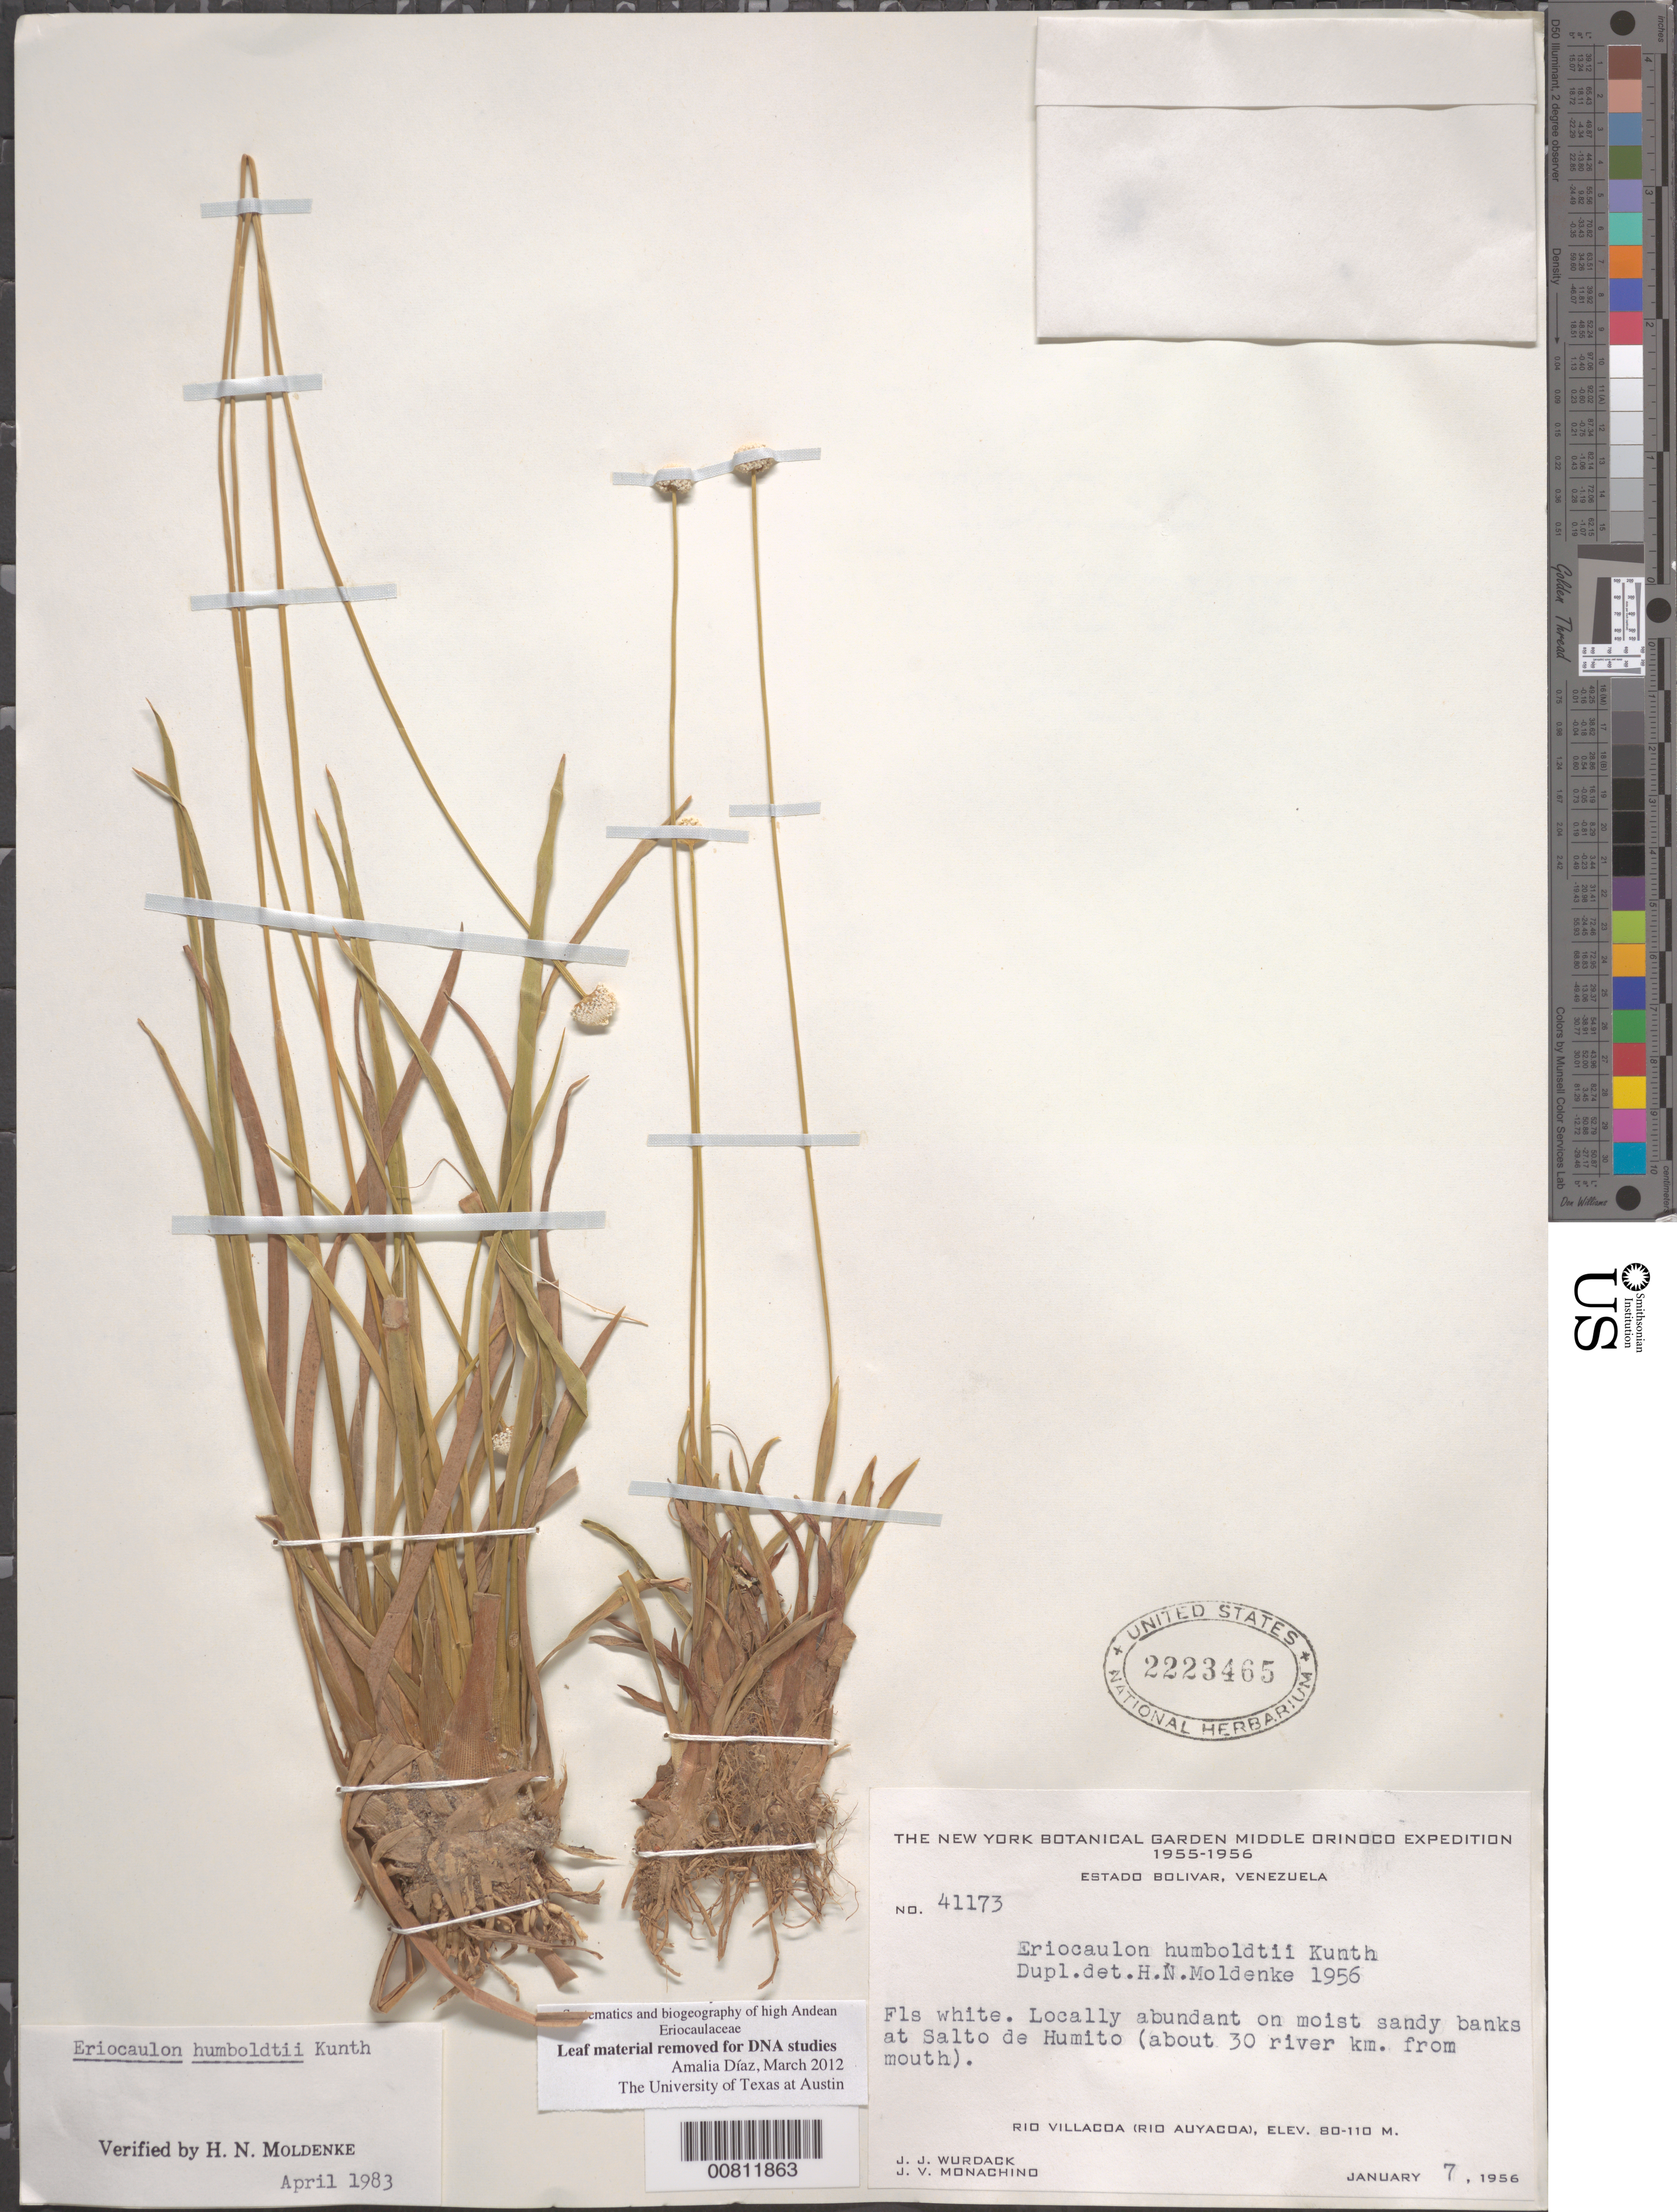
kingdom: Plantae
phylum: Tracheophyta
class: Liliopsida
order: Poales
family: Eriocaulaceae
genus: Eriocaulon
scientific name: Eriocaulon humboldtii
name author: Kunth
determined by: Moldenke, H. N.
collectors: J. J. Wurdack & J. V. Monachino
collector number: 41173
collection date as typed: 7-Jan-56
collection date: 1956-01-07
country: Venezuela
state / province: Bolívar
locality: Río Villacoa (Río Auyacoa), 1-4 km above Salto de Humito (25-30 km from river mouth)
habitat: Moist sandy banks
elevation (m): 80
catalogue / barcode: US 2223465